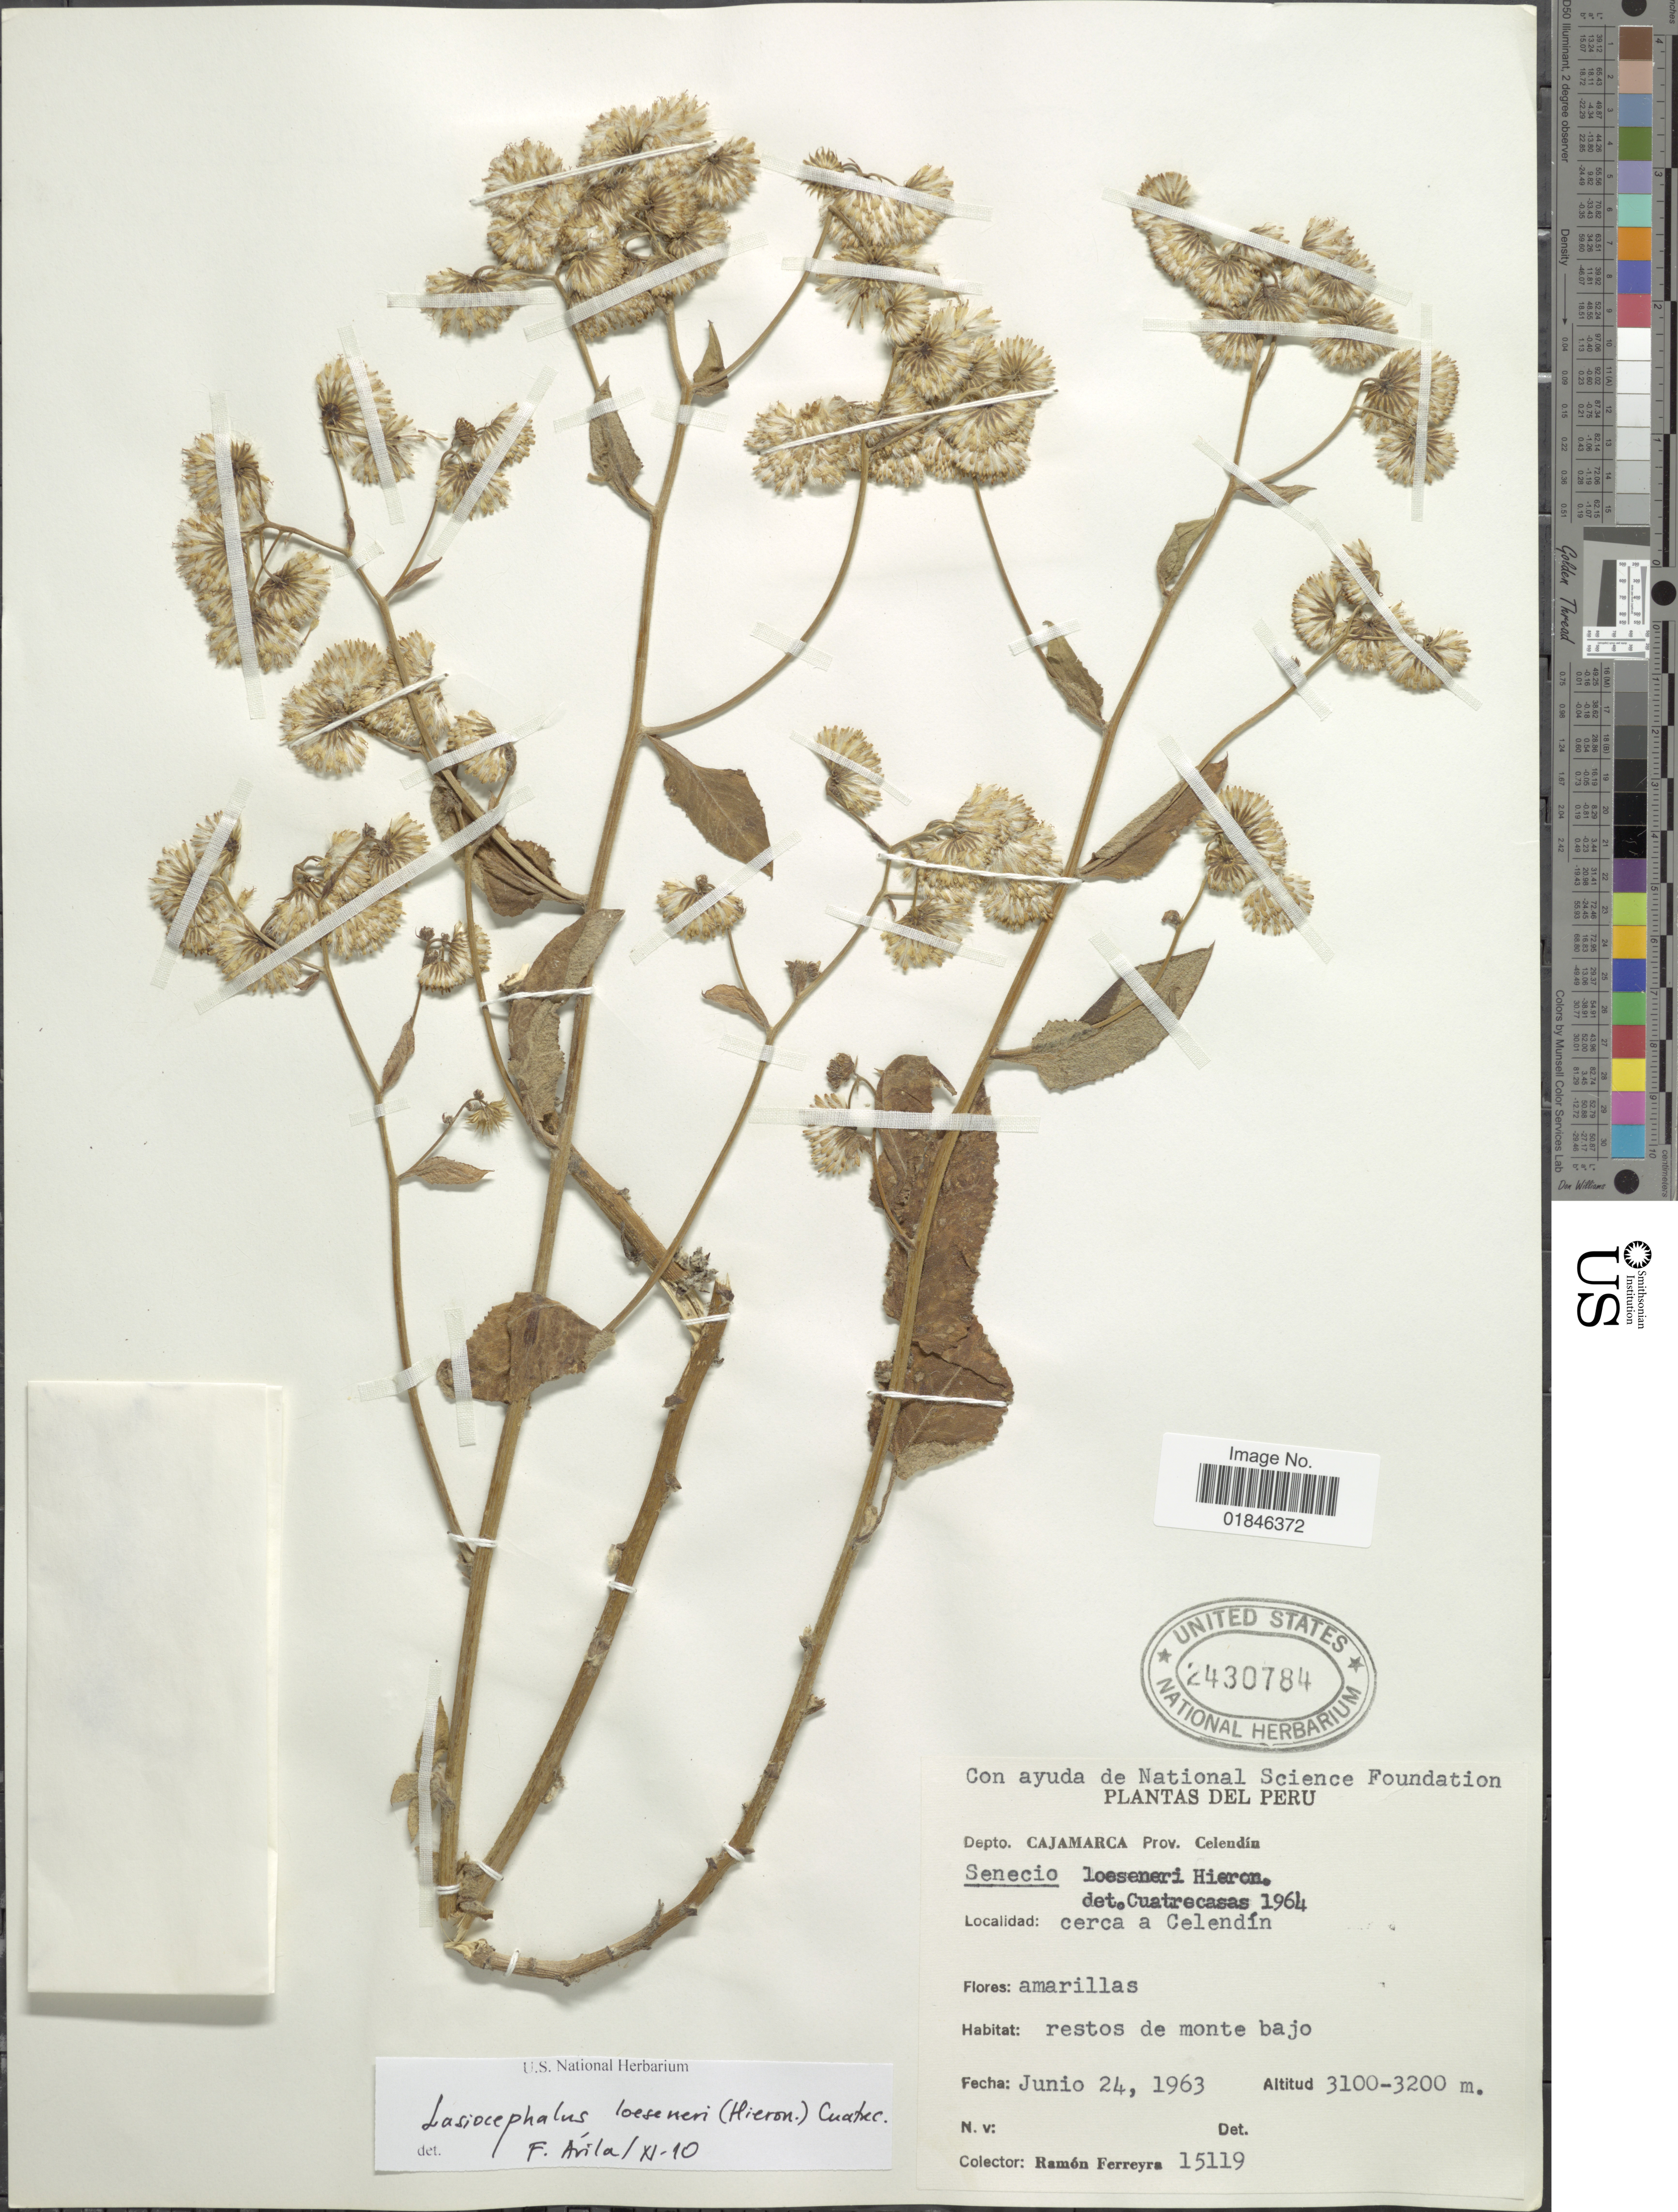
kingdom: Plantae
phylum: Tracheophyta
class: Magnoliopsida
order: Asterales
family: Asteraceae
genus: Senecio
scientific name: Senecio betonicifolius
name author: DC.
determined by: Salomon, Luciana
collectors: R. A. Ferreyra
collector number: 15119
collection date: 1963-06-24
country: Peru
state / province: Cajamarca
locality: Depto. Cajamarca Prov. Celendin. Cerca a Celendin.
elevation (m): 3100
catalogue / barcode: US 2430784